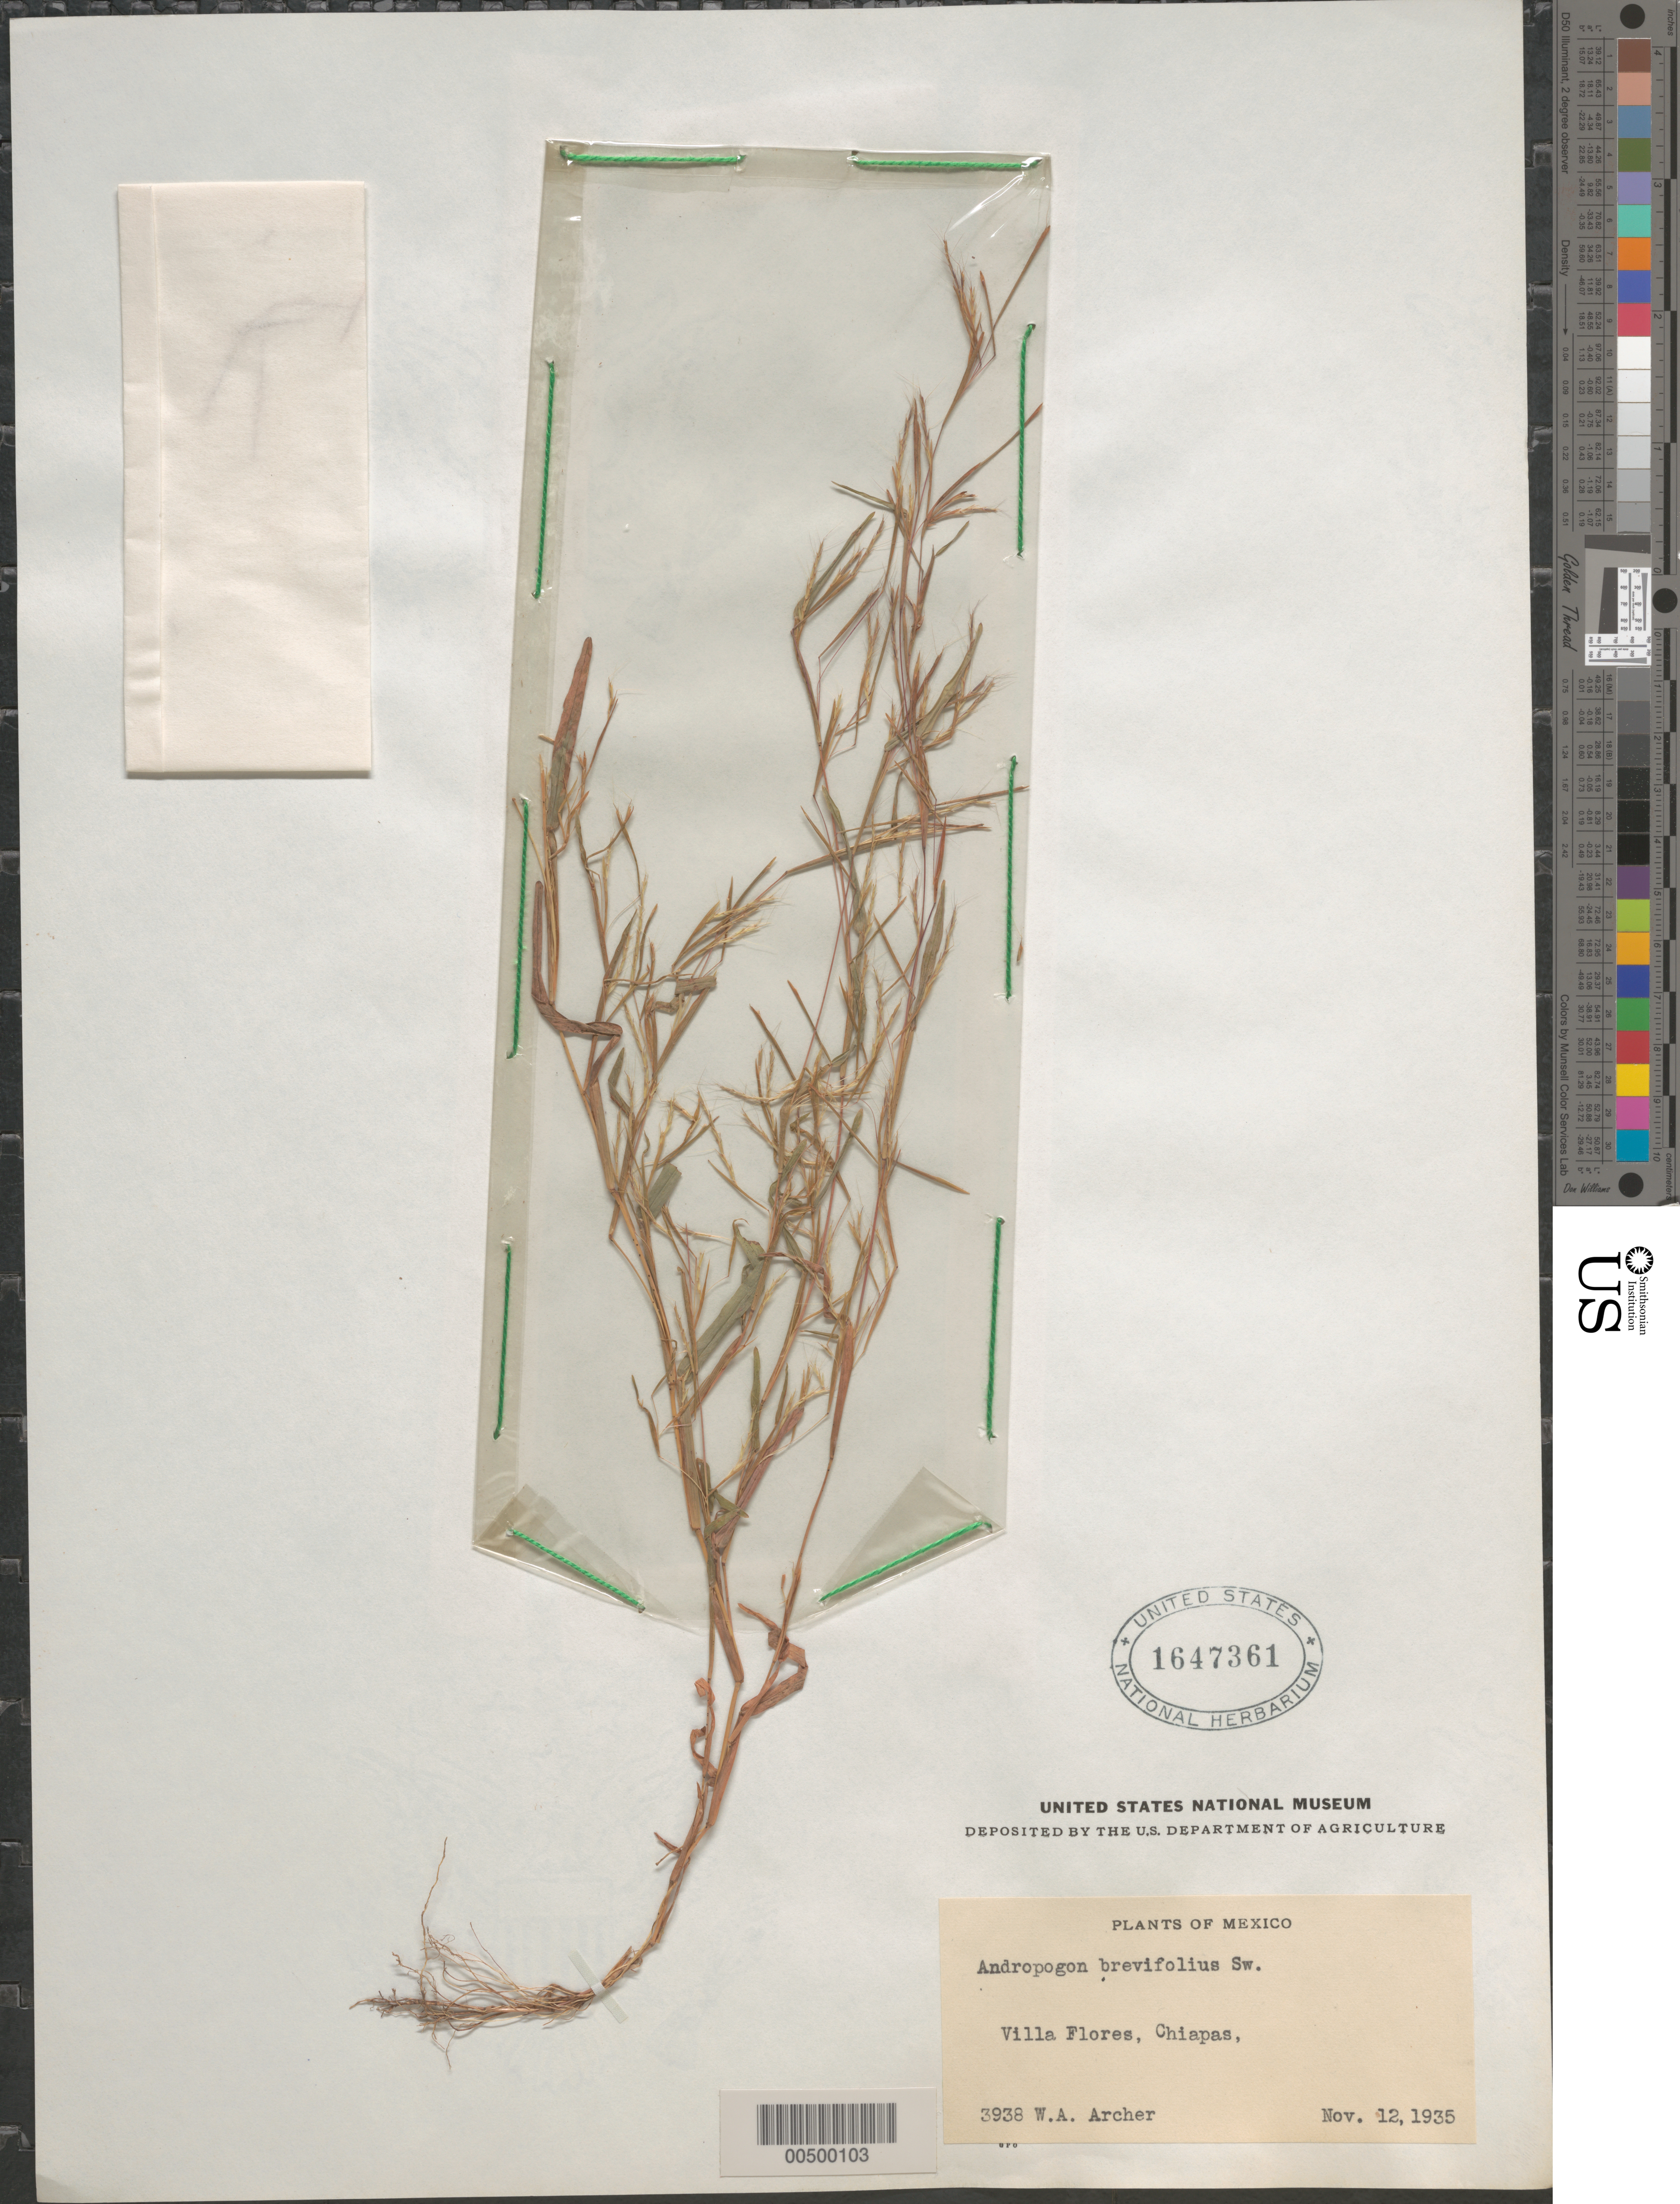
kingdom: Plantae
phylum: Tracheophyta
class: Liliopsida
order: Poales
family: Poaceae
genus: Schizachyrium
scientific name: Schizachyrium brevifolium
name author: (Sw.) Nees ex Büse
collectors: W. A. Archer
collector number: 3938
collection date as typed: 12 Nov 1935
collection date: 1935-11-12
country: Mexico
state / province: Chiapas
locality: Villa Flores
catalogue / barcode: US 1647361